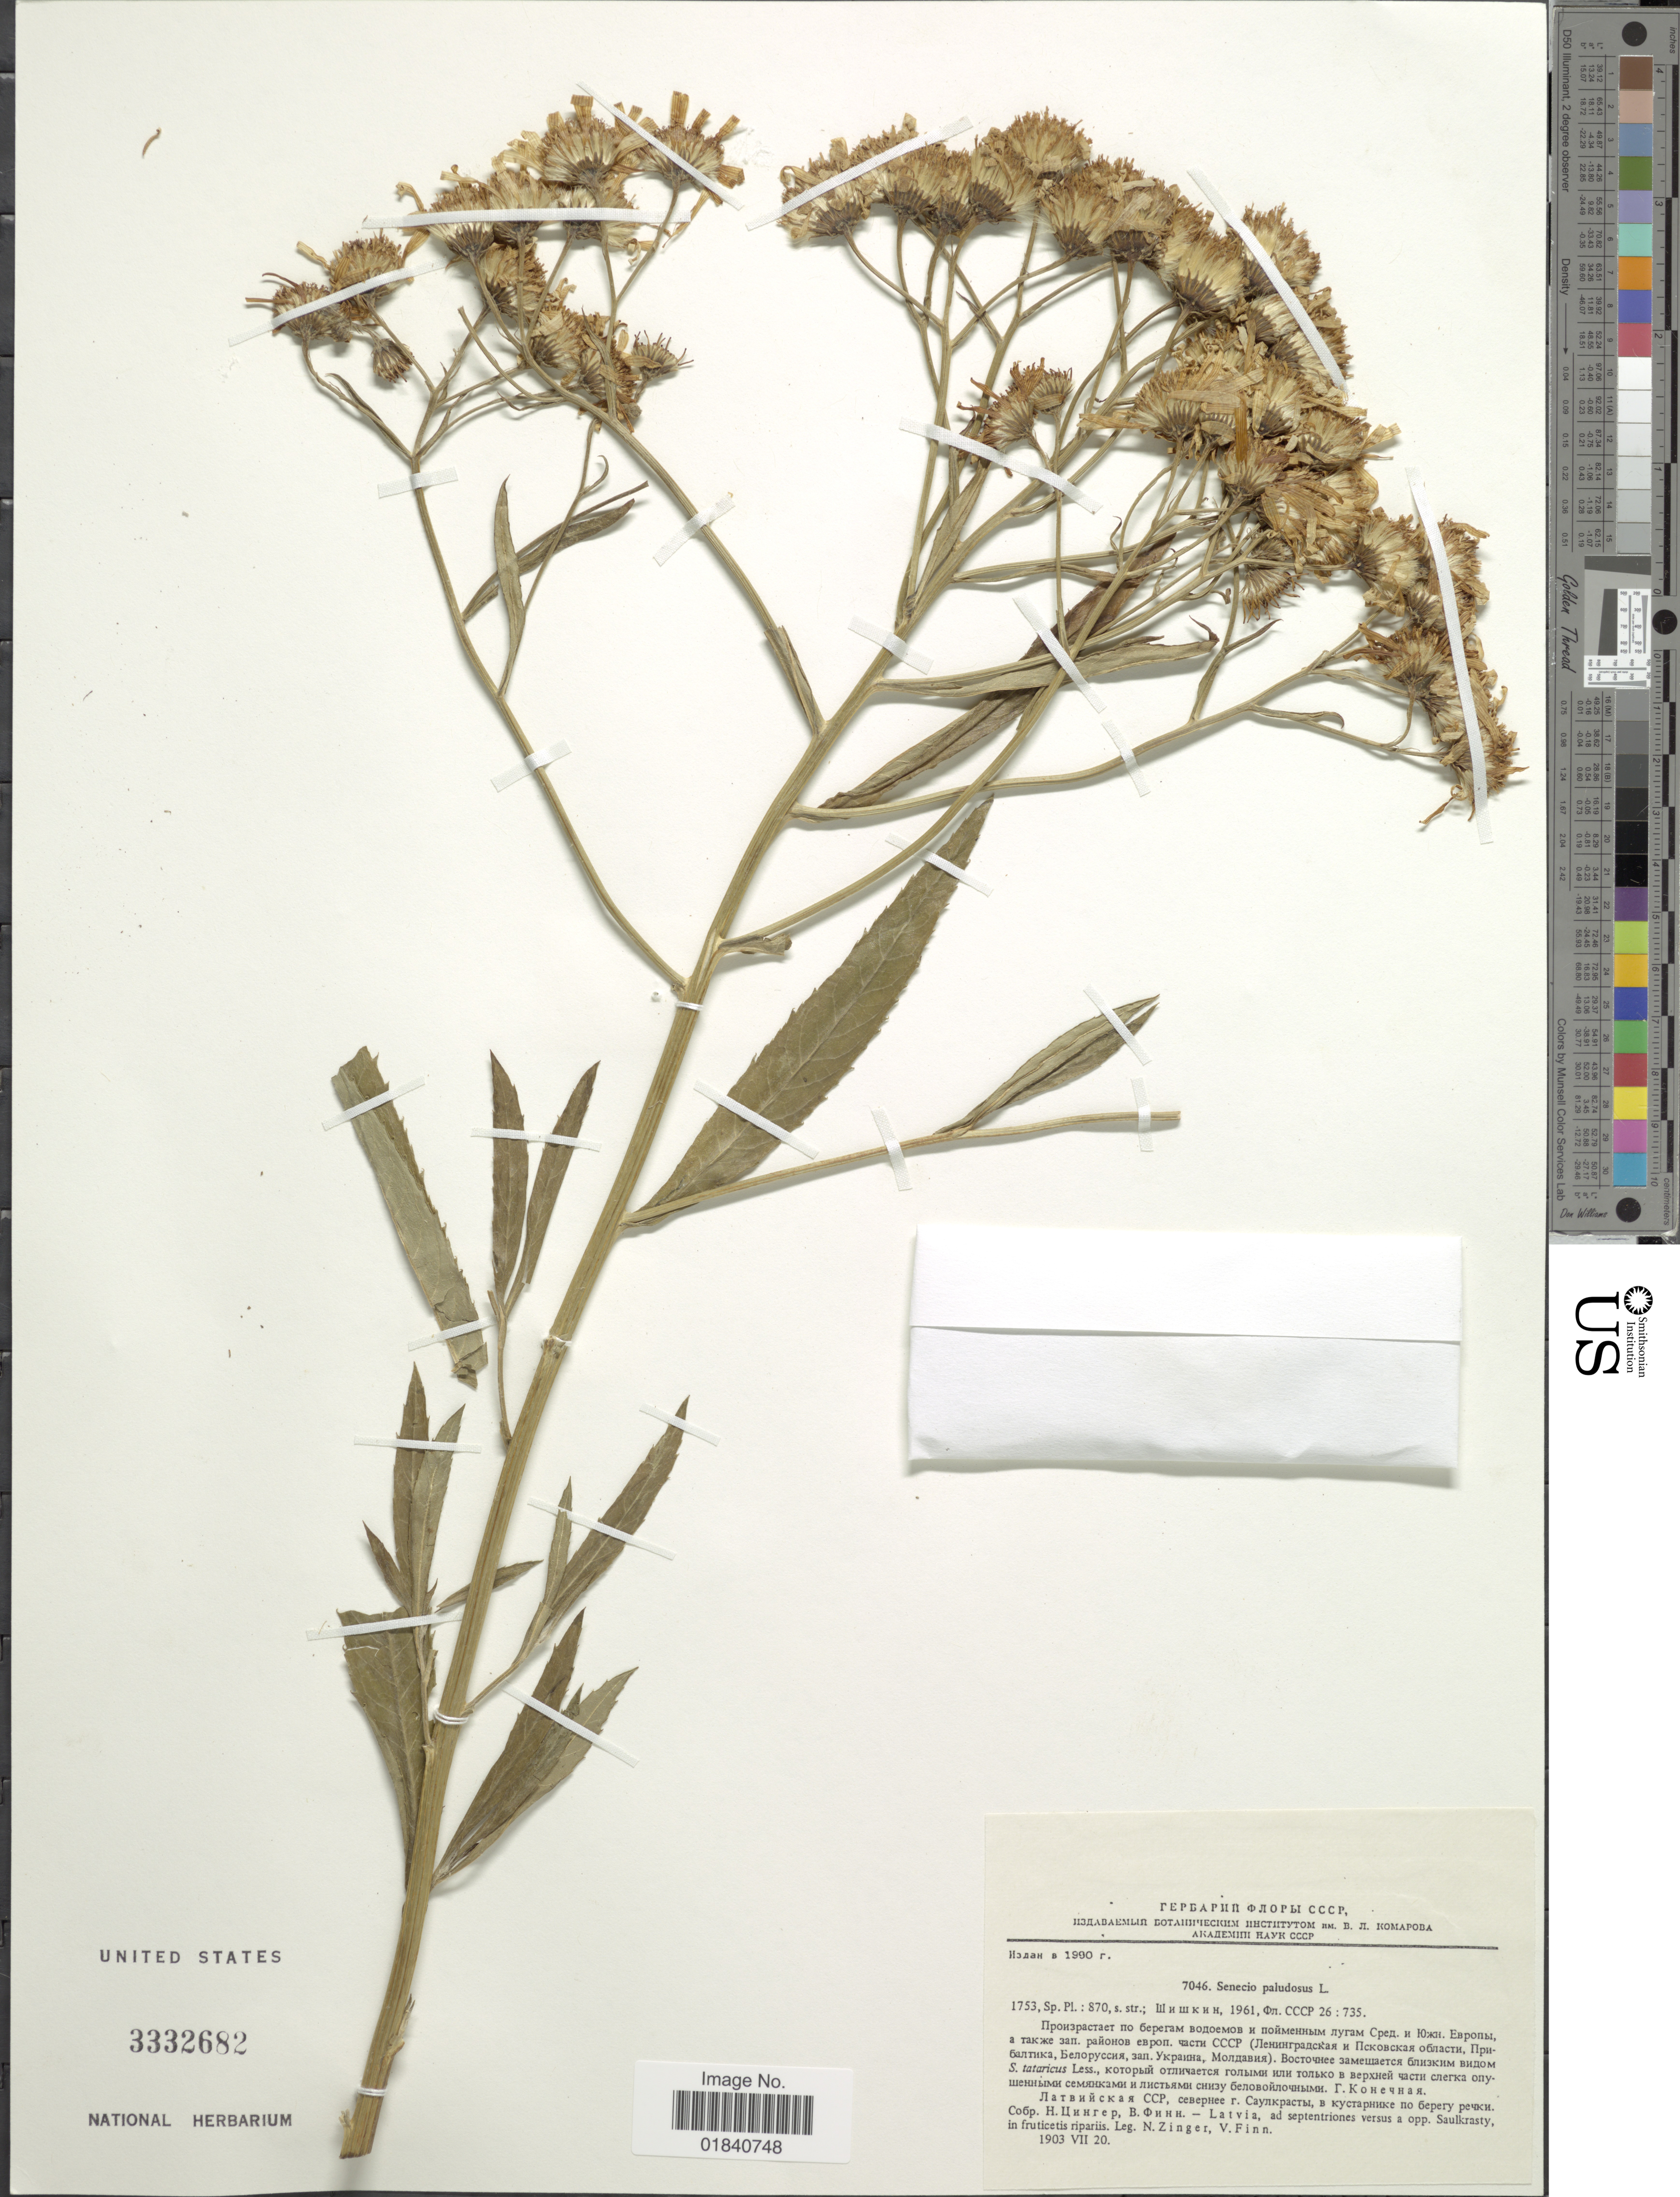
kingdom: Plantae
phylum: Tracheophyta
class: Magnoliopsida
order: Asterales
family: Asteraceae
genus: Senecio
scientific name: Senecio paludosus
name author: L.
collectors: N. Zinger & V. Finn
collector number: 7046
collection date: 1903-07-20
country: Latvia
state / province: Saulkrastu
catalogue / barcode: US 3332682